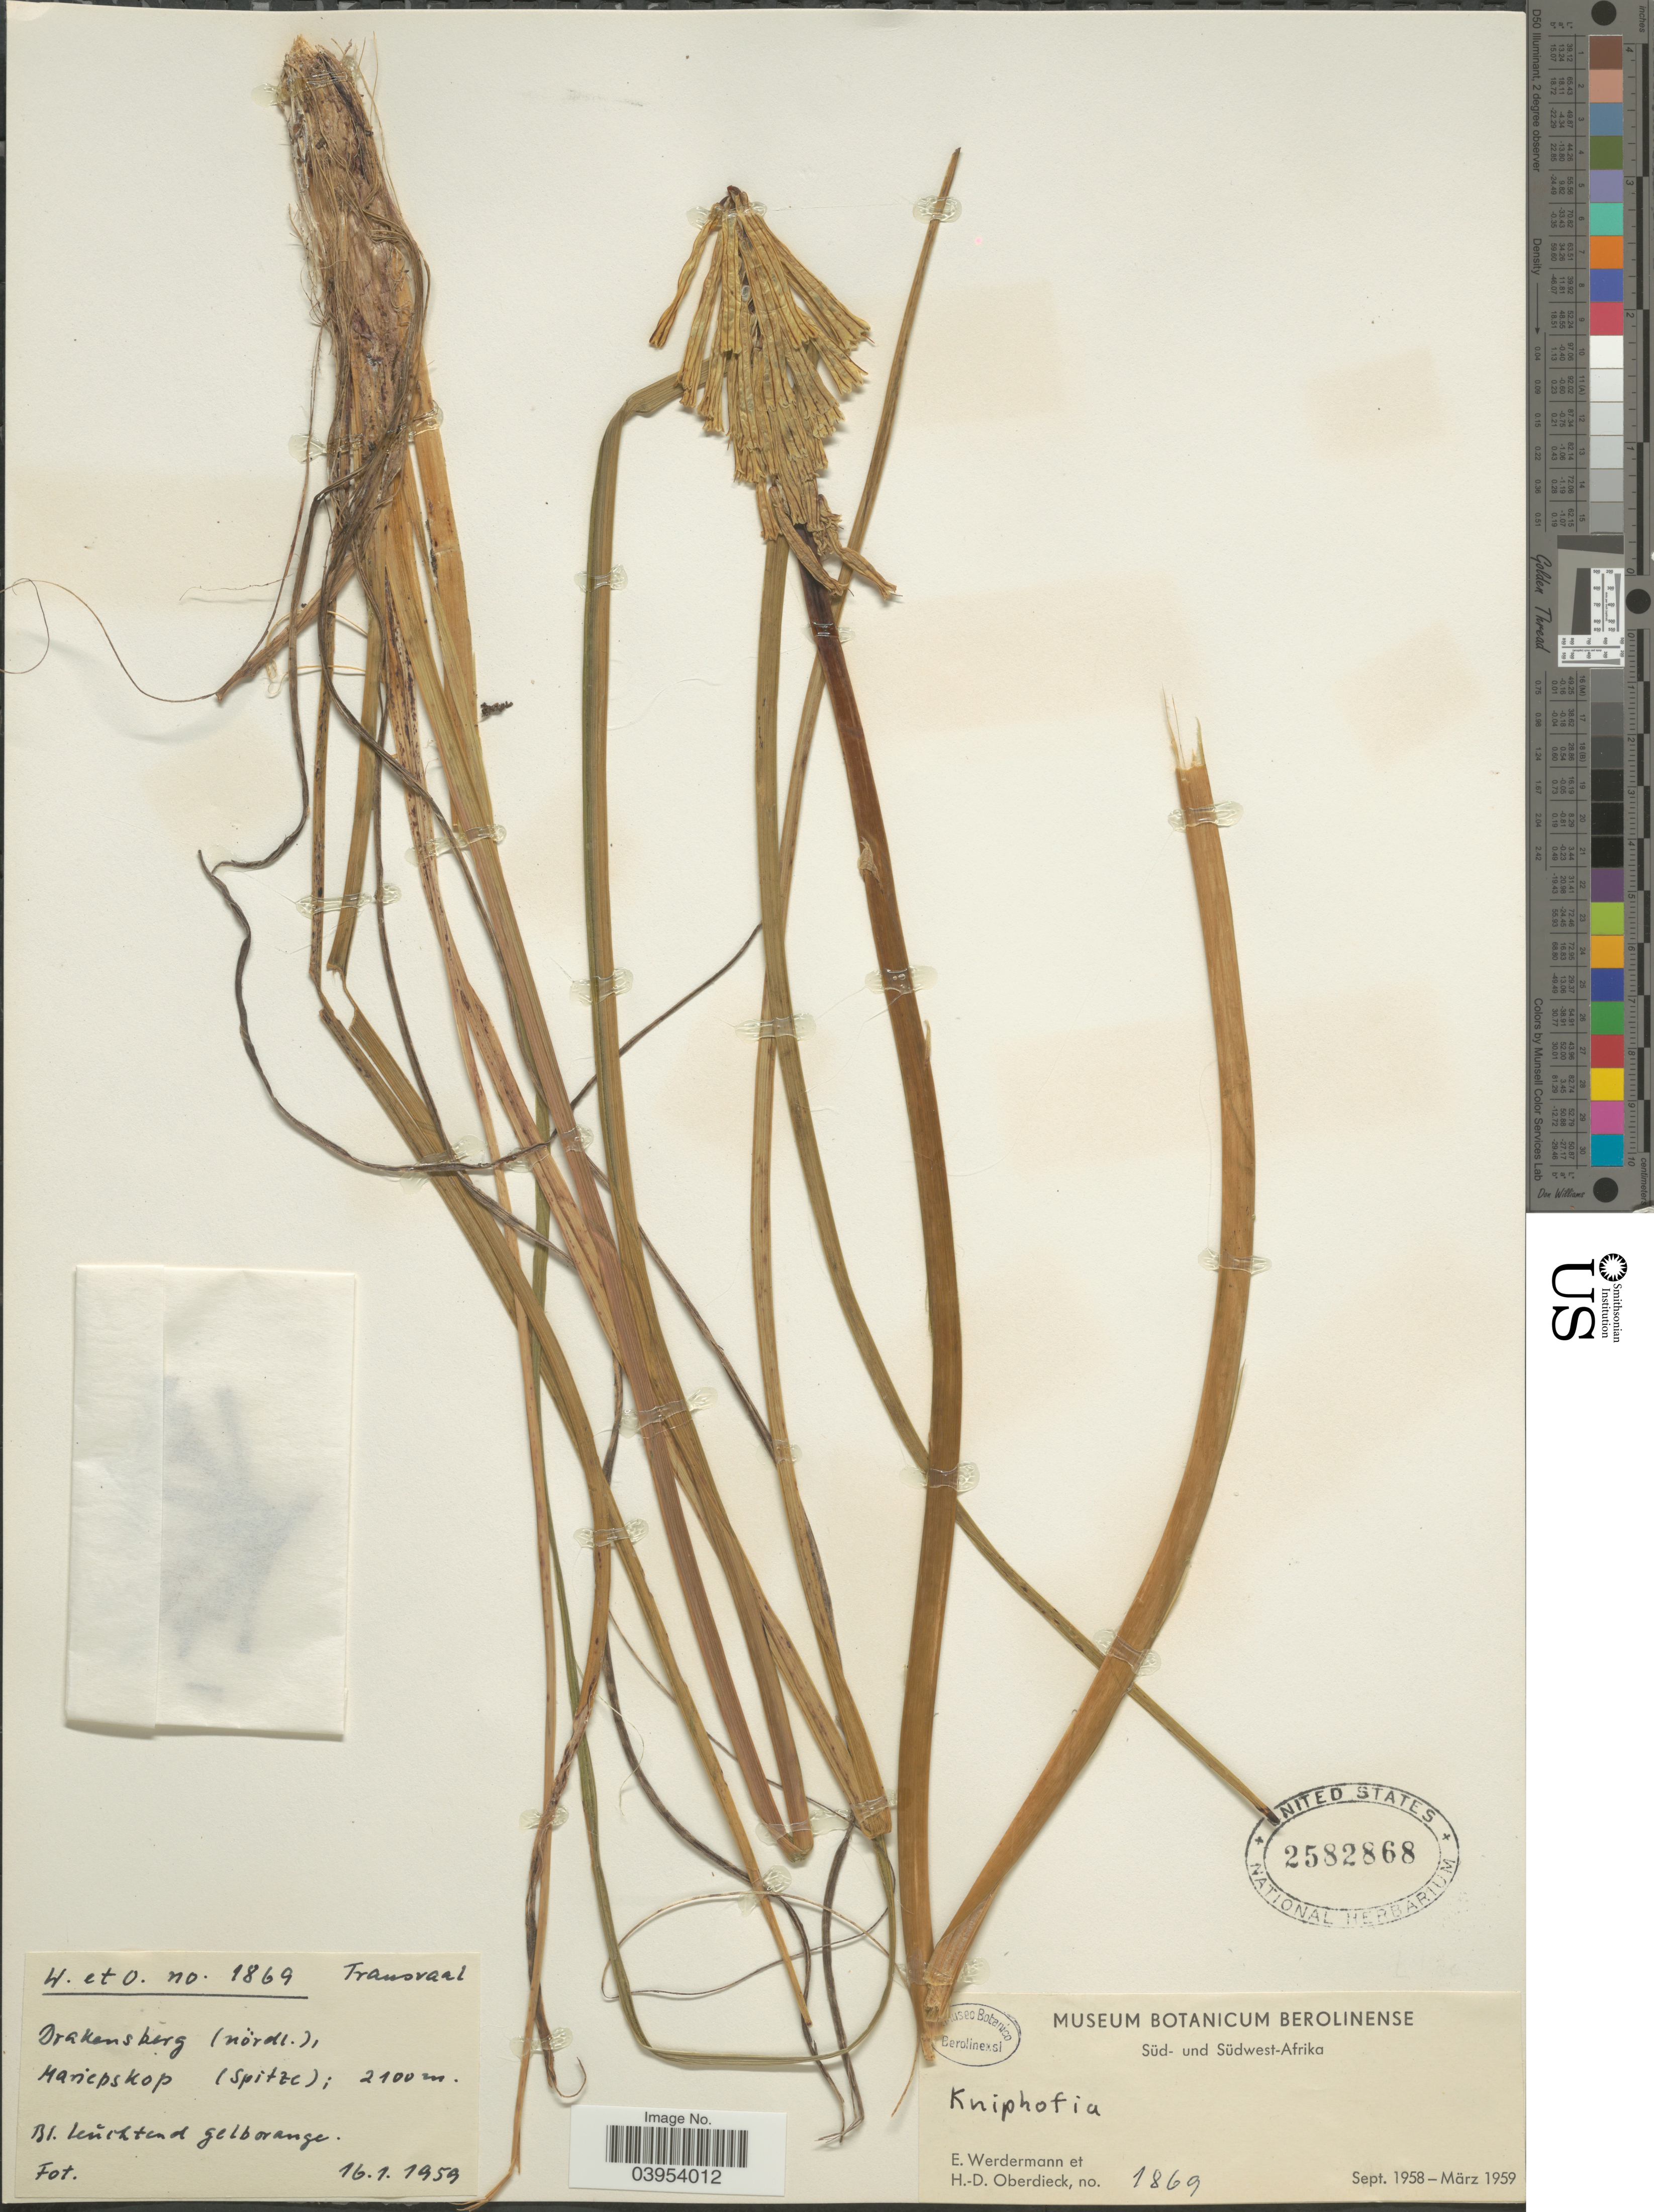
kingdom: Plantae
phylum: Tracheophyta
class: Liliopsida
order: Asparagales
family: Asphodelaceae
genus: Kniphofia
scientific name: Kniphofia sp.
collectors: E. Werdermann & H. Oberdieck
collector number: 1869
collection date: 1959-01-16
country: South Africa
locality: Transvaal. Drakensberg (nórdl.). Mariepskop (Spitze).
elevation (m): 2100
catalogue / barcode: US 2582868